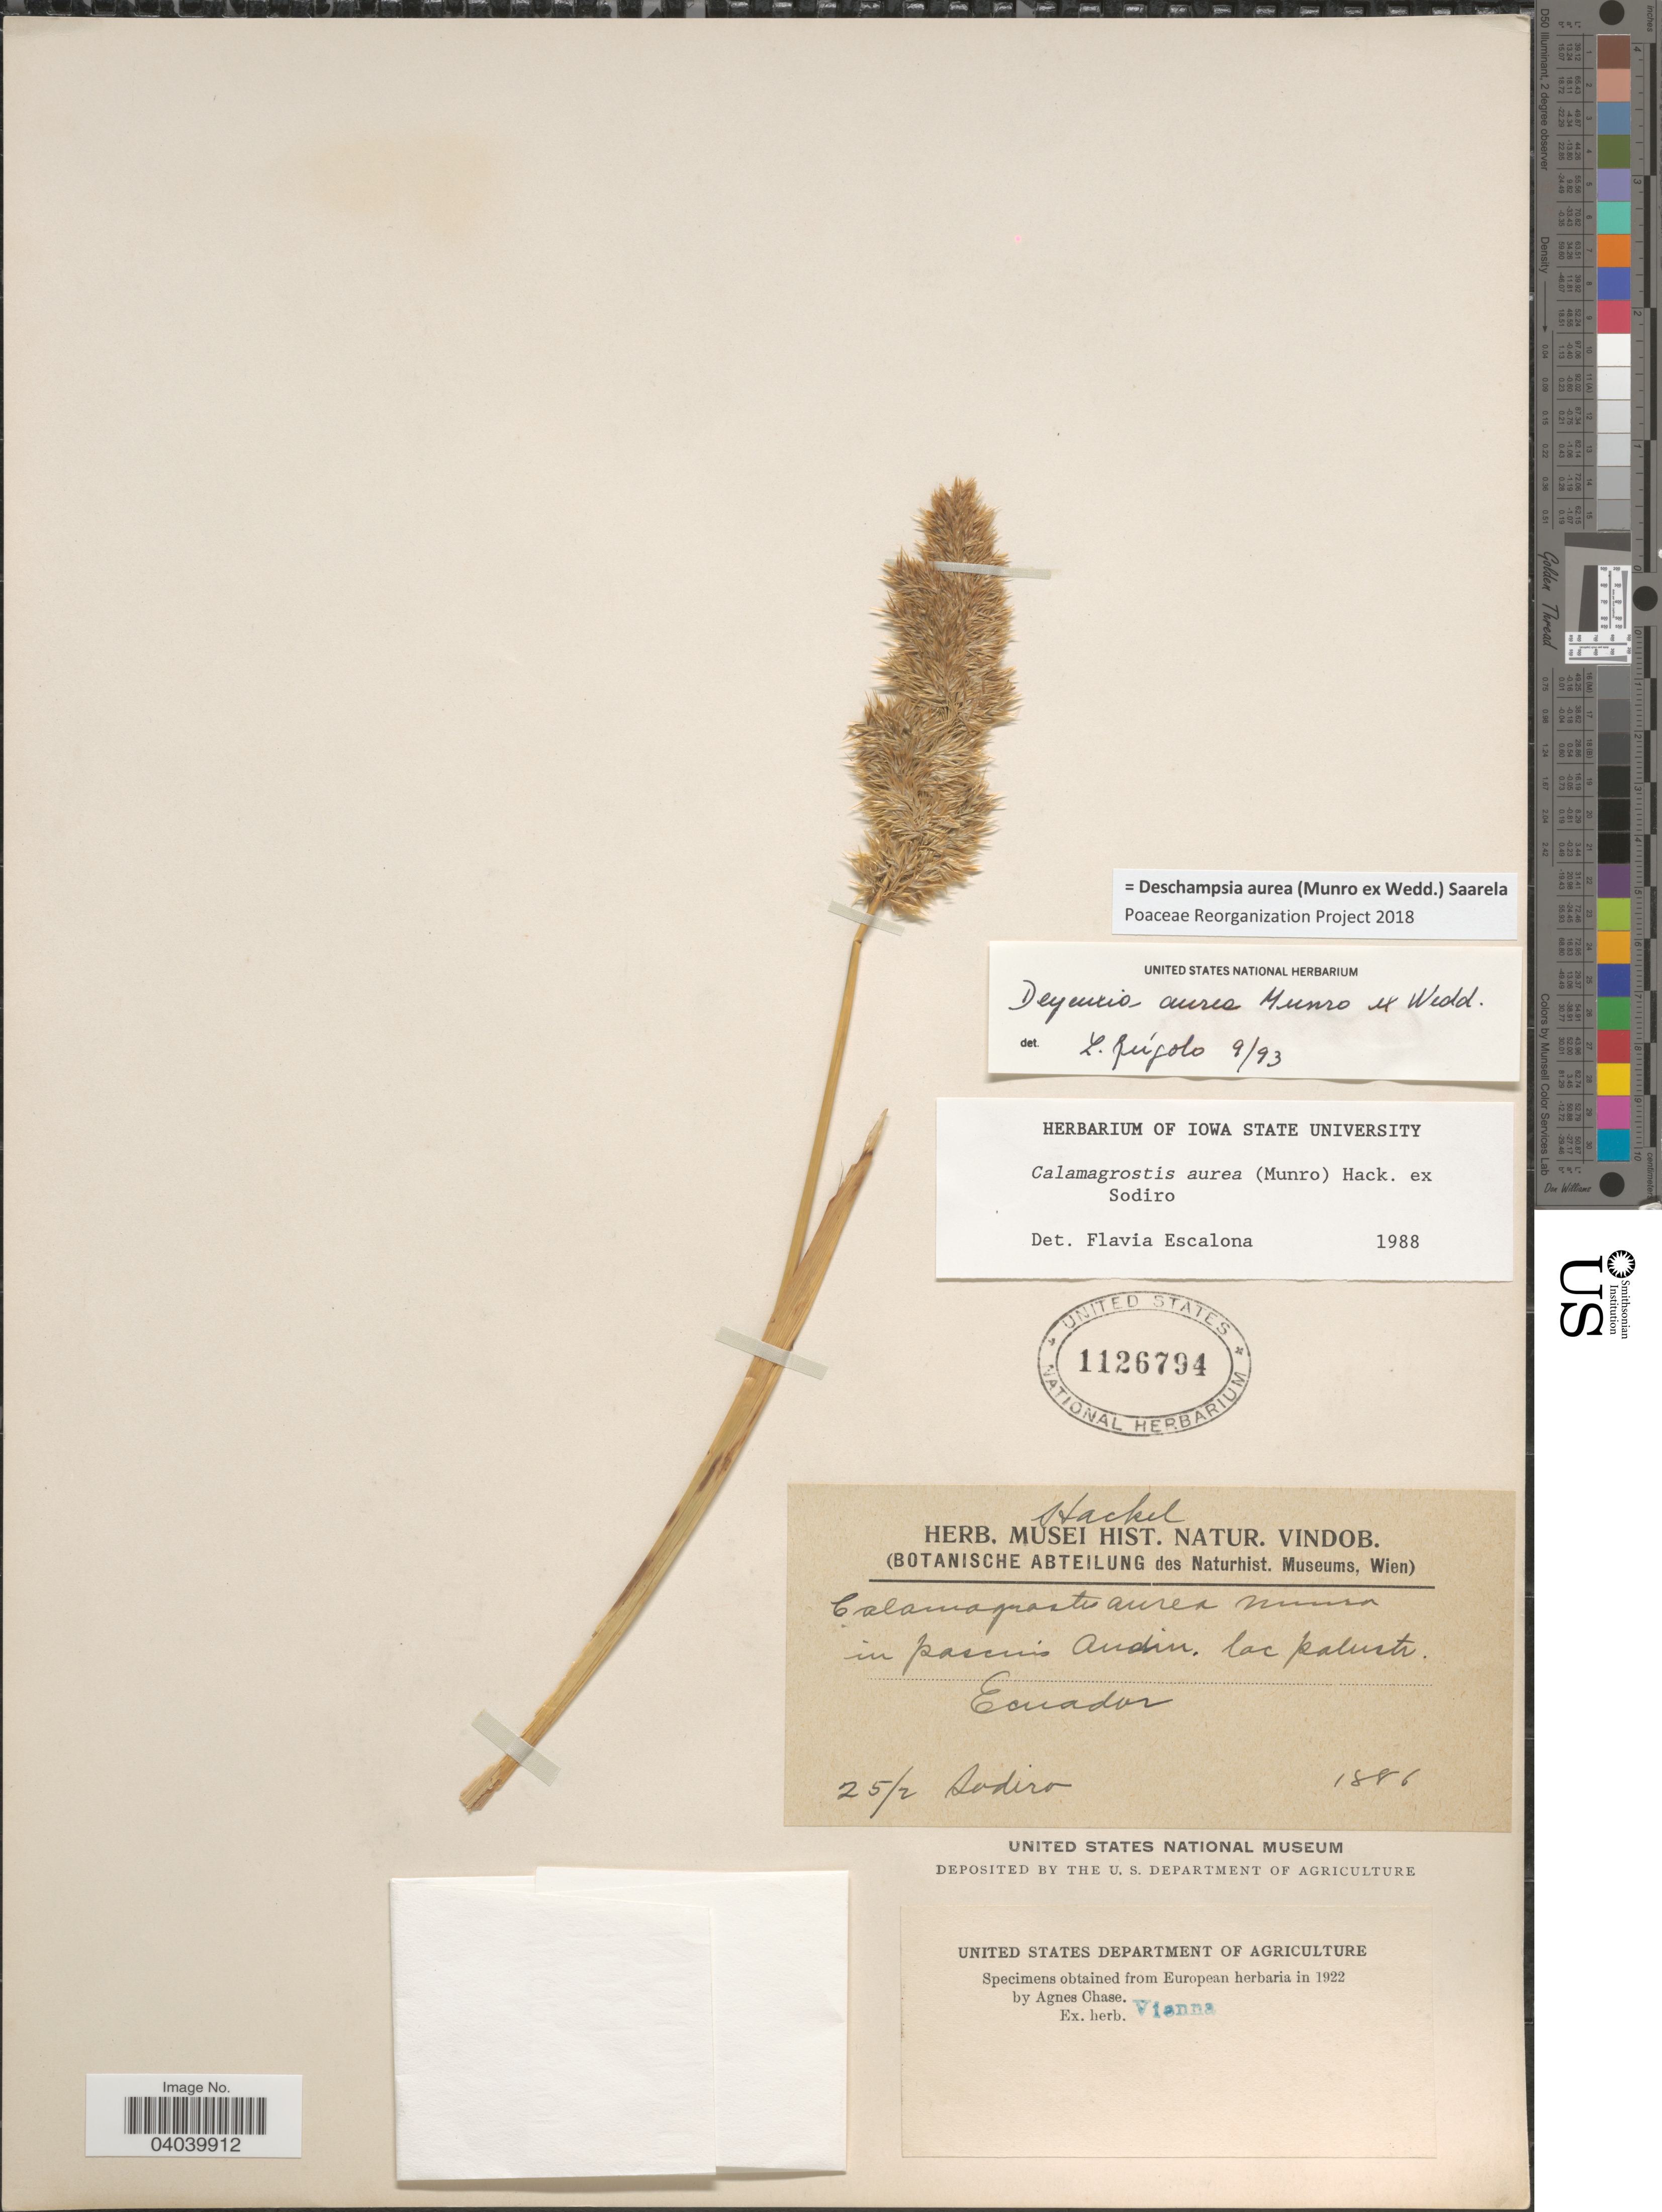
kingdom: Plantae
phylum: Tracheophyta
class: Liliopsida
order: Poales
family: Poaceae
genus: Deschampsia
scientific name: Deschampsia aurea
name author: (Munro ex Wedd.) Saarela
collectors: Sodiro, --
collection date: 1886-02-25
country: Ecuador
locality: In pascuis Andin loc palustr.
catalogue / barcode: US 1126794